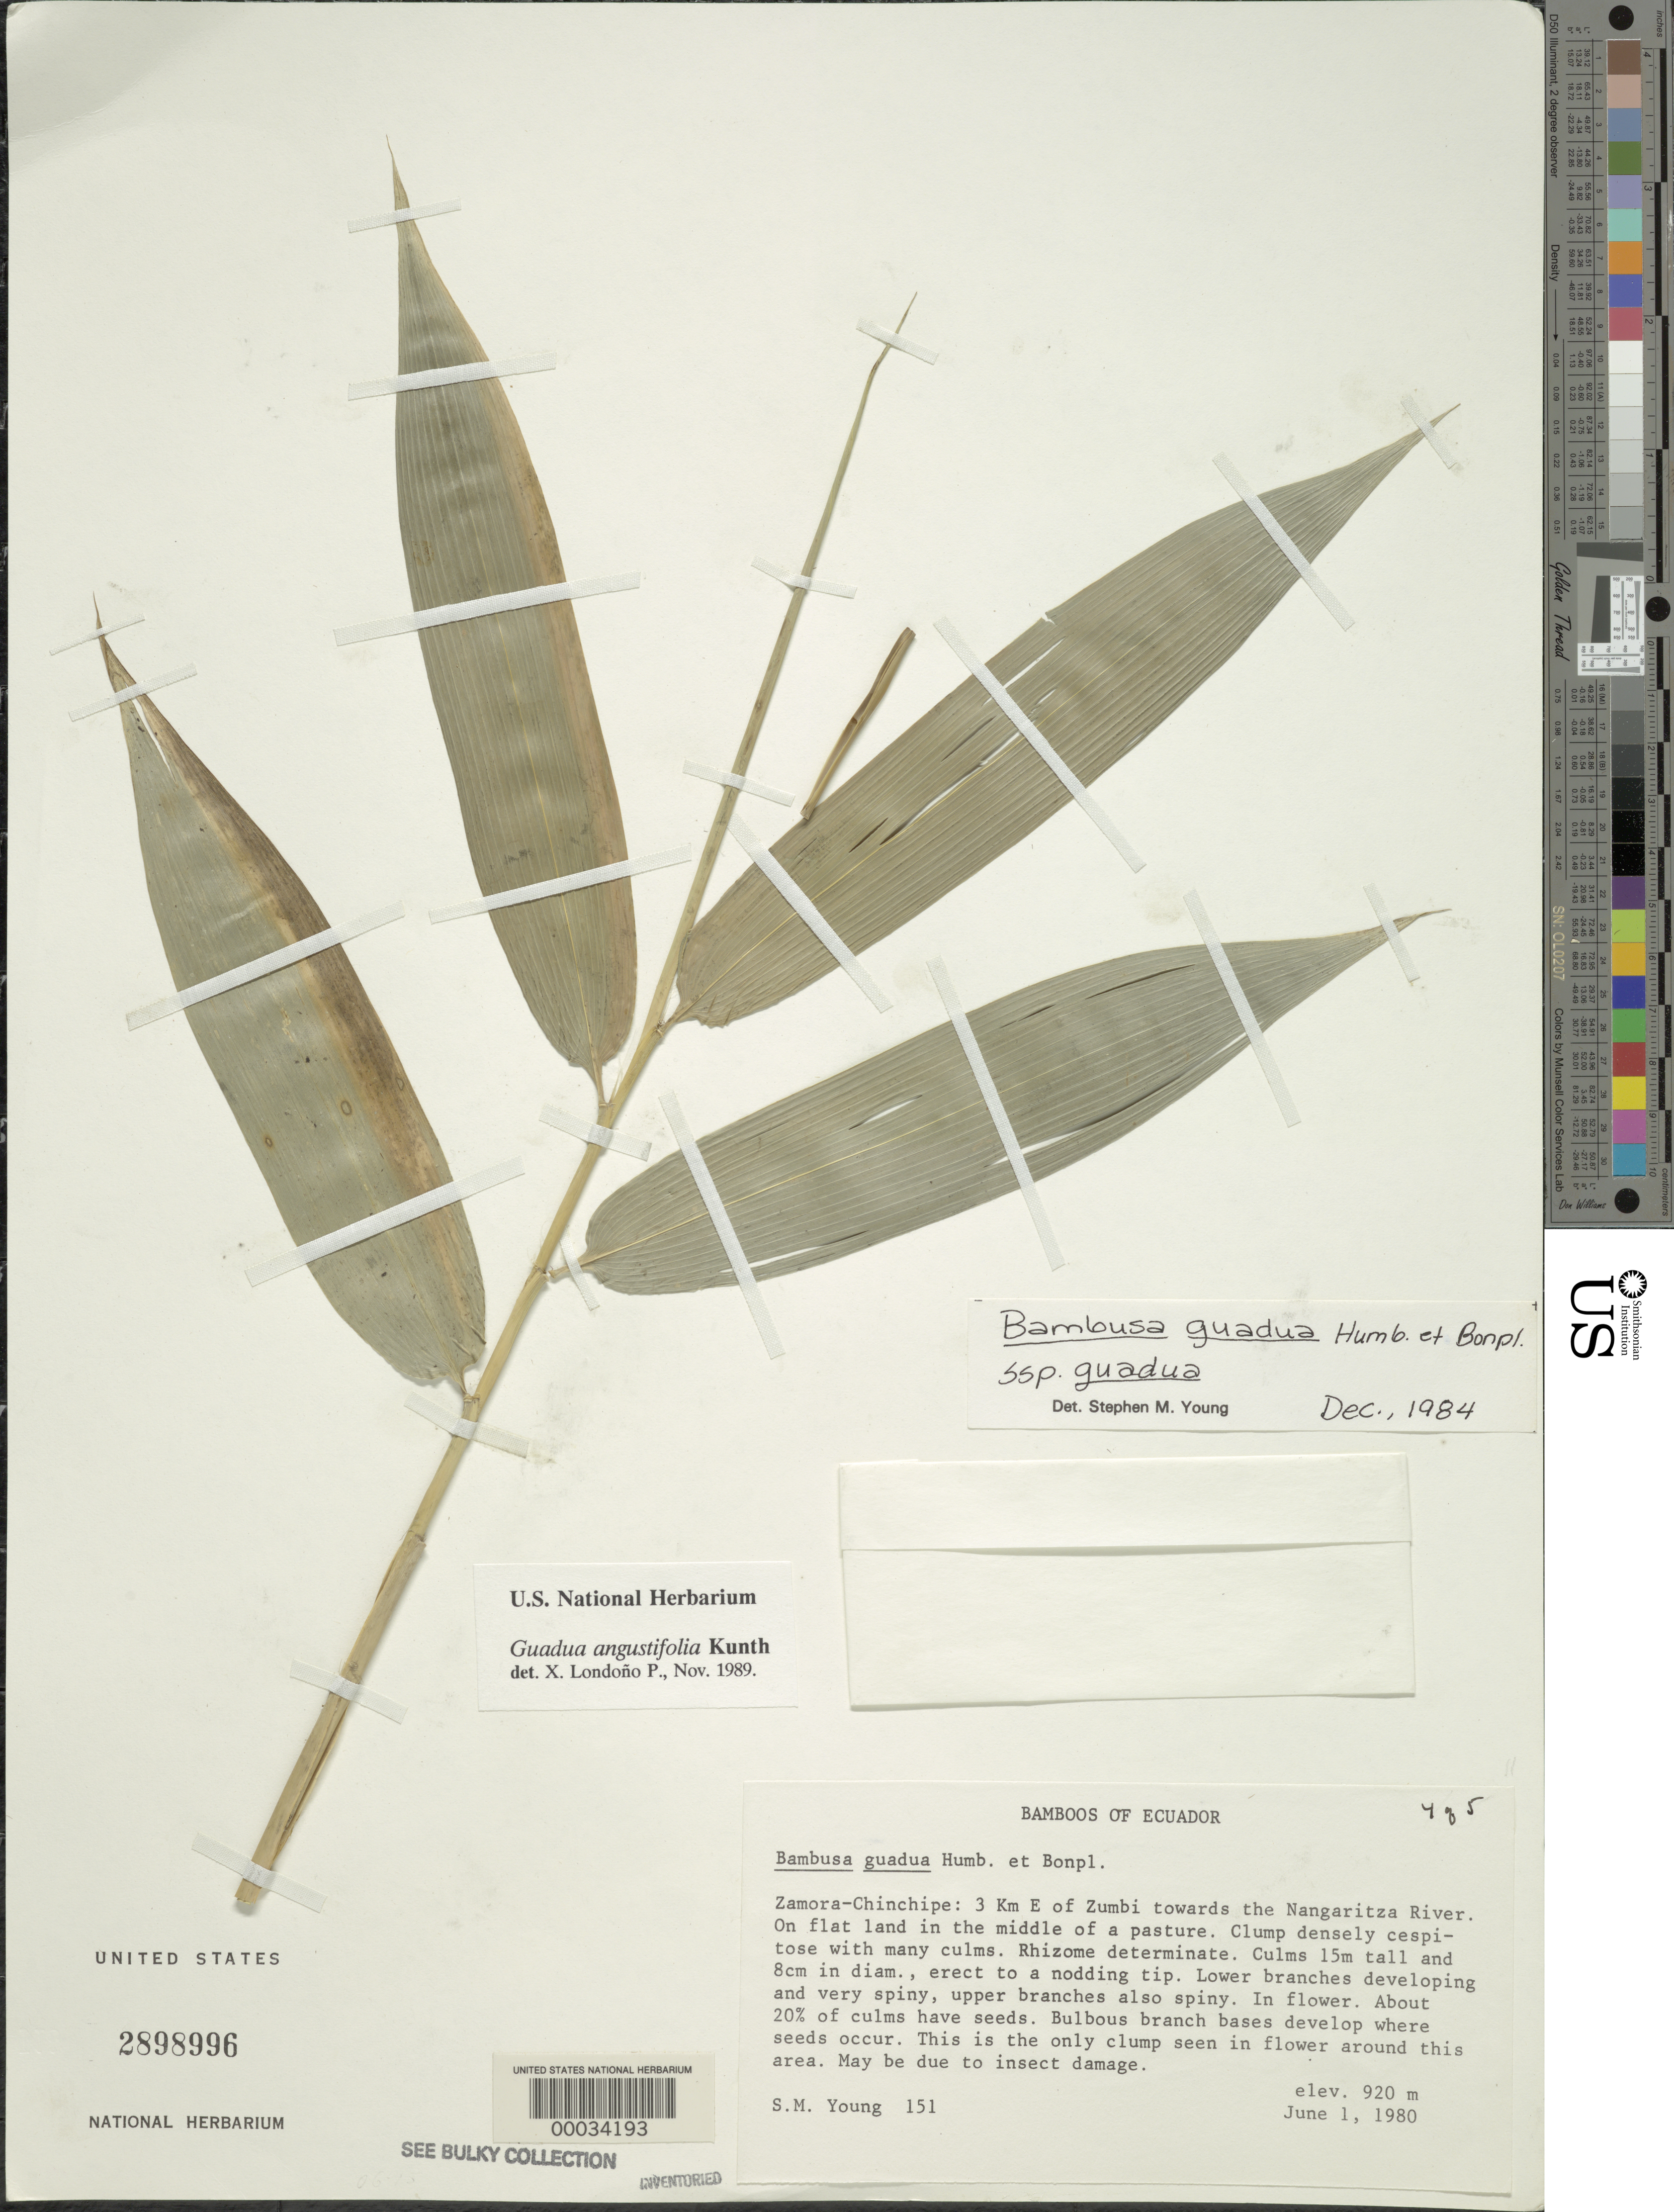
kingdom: Plantae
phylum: Tracheophyta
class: Liliopsida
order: Poales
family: Poaceae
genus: Guadua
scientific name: Guadua angustifolia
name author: Kunth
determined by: Londoño, X., (TULV), Jardin Botanico "Juan Maria Cespedes"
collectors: S. Young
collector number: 151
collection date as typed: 01 Jun 1980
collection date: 1980-06-01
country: Ecuador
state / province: Zamora-Chinchipe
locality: Zumbi, nangaritza River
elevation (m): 920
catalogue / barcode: US 2898996